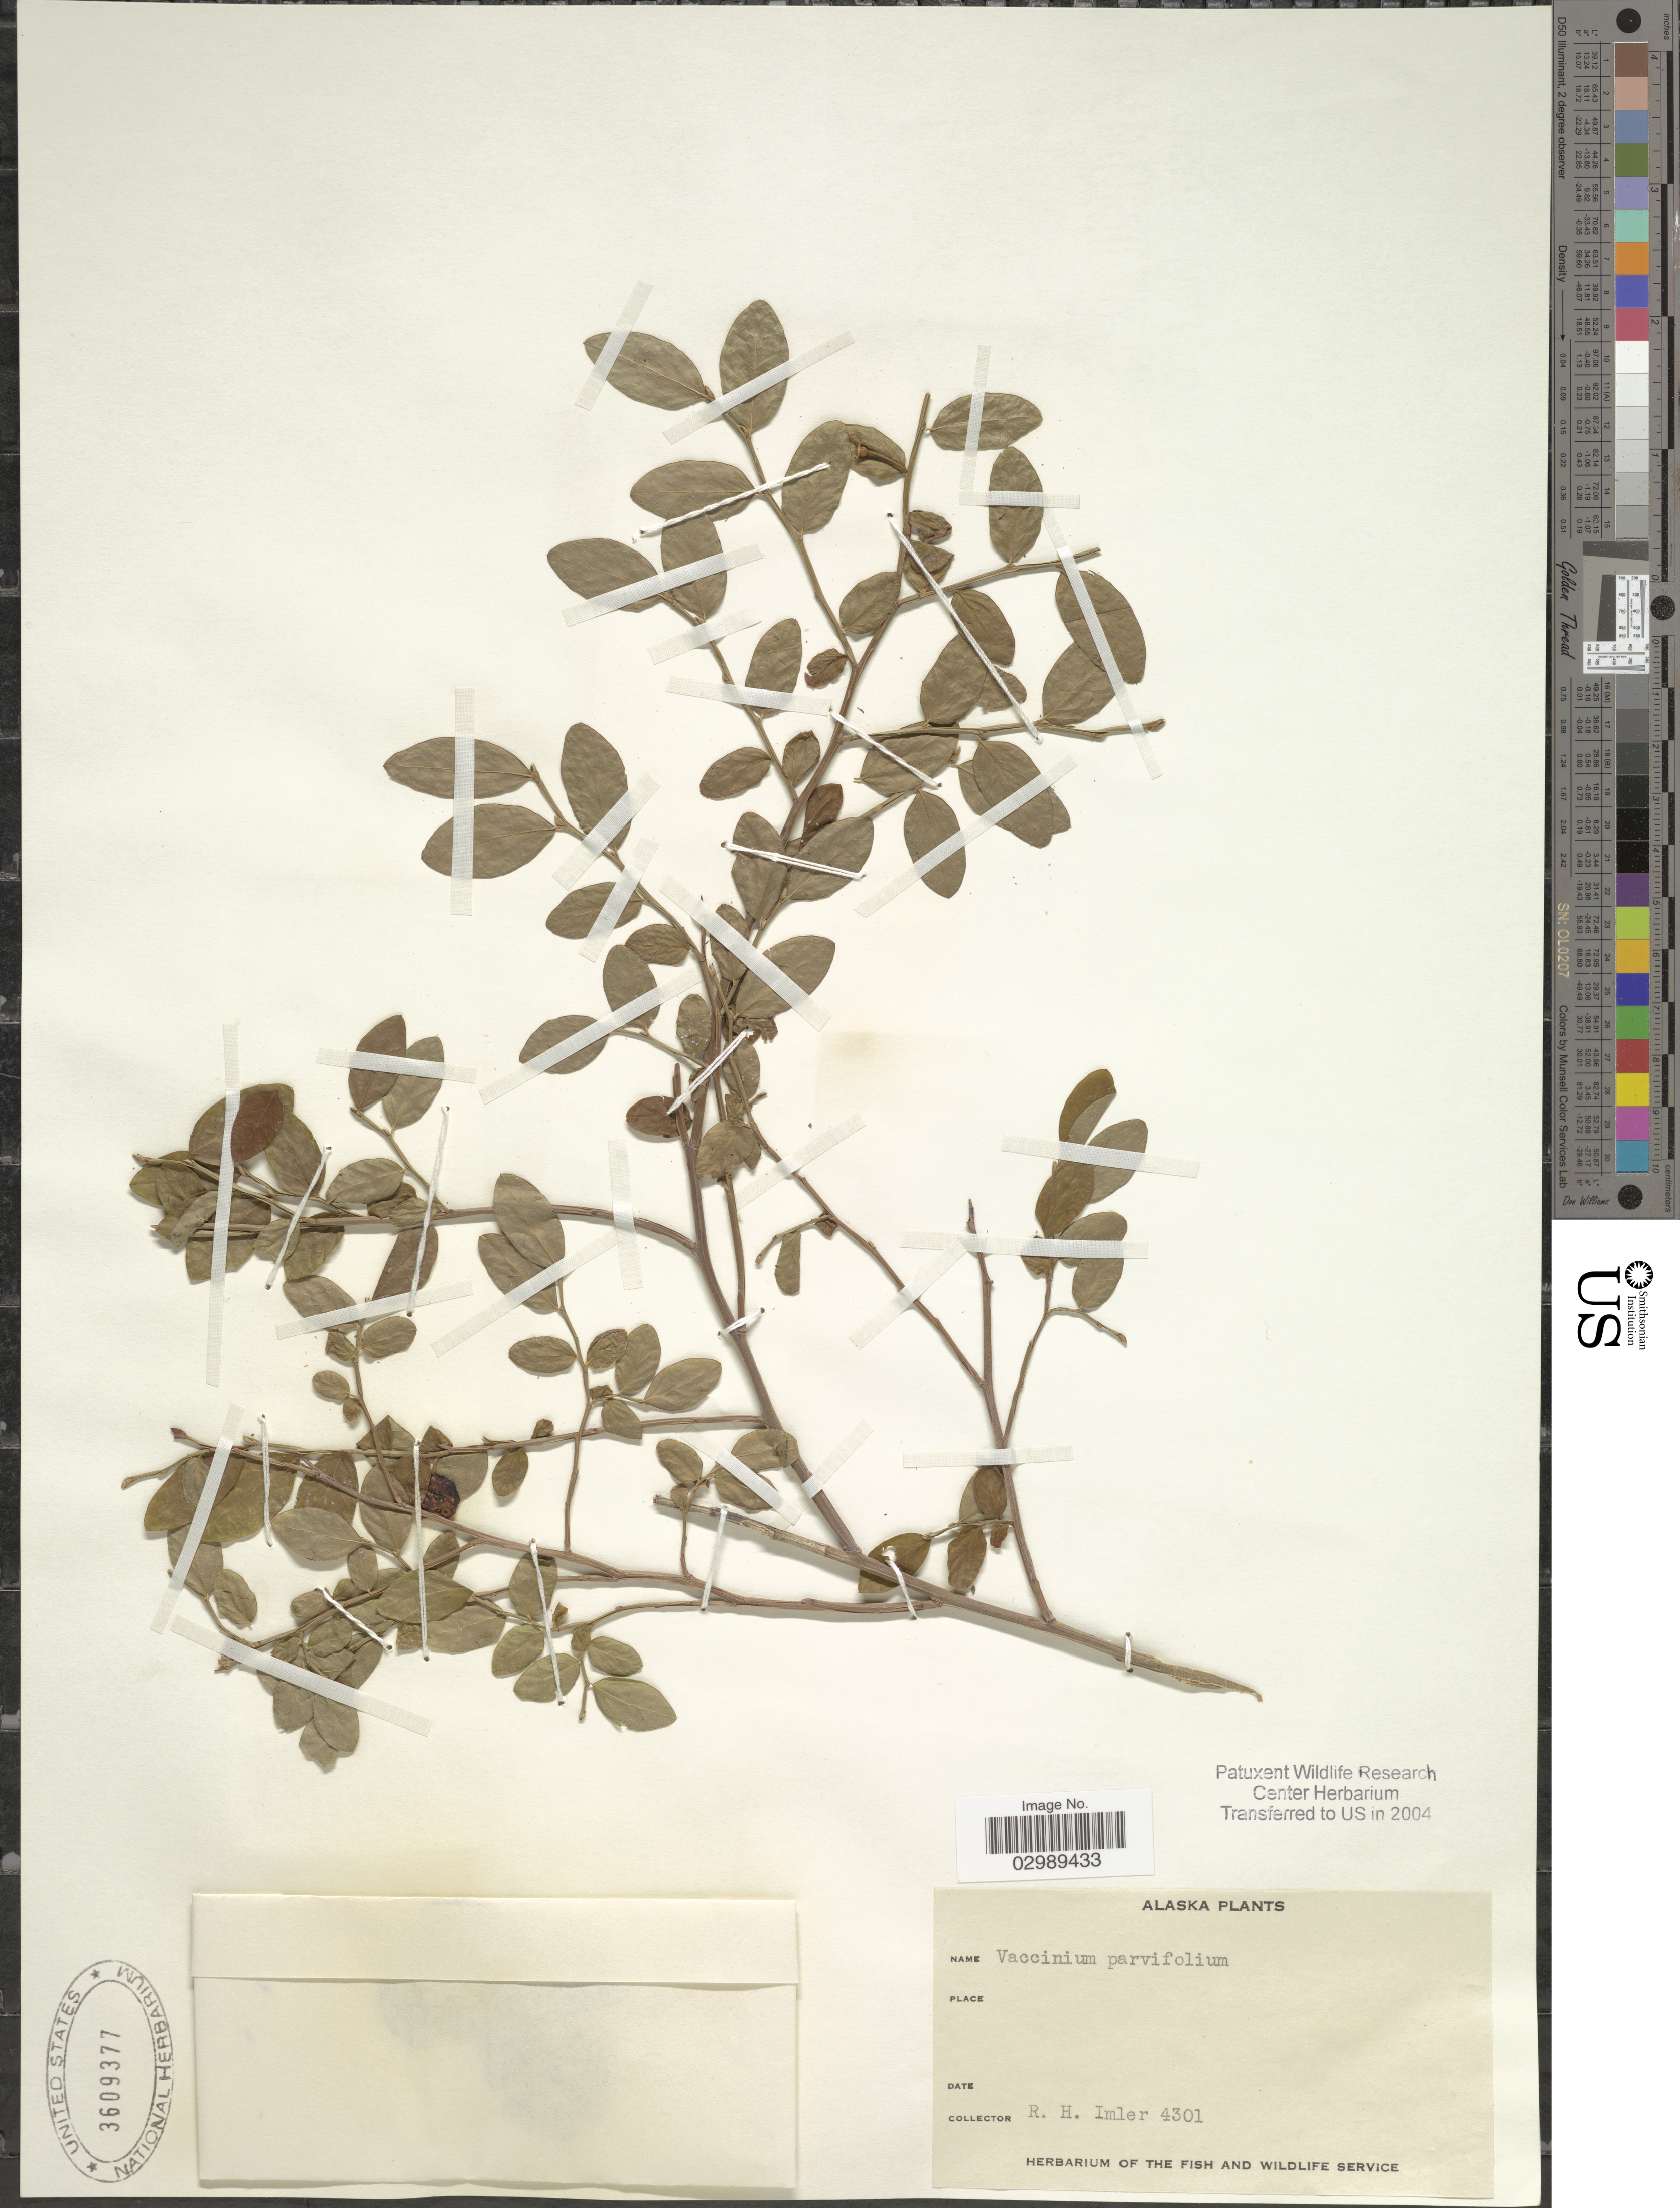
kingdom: Plantae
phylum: Tracheophyta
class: Magnoliopsida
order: Ericales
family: Ericaceae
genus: Vaccinium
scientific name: Vaccinium parvifolium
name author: Small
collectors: R. Imler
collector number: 4301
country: United States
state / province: Alaska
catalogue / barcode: US 3609377